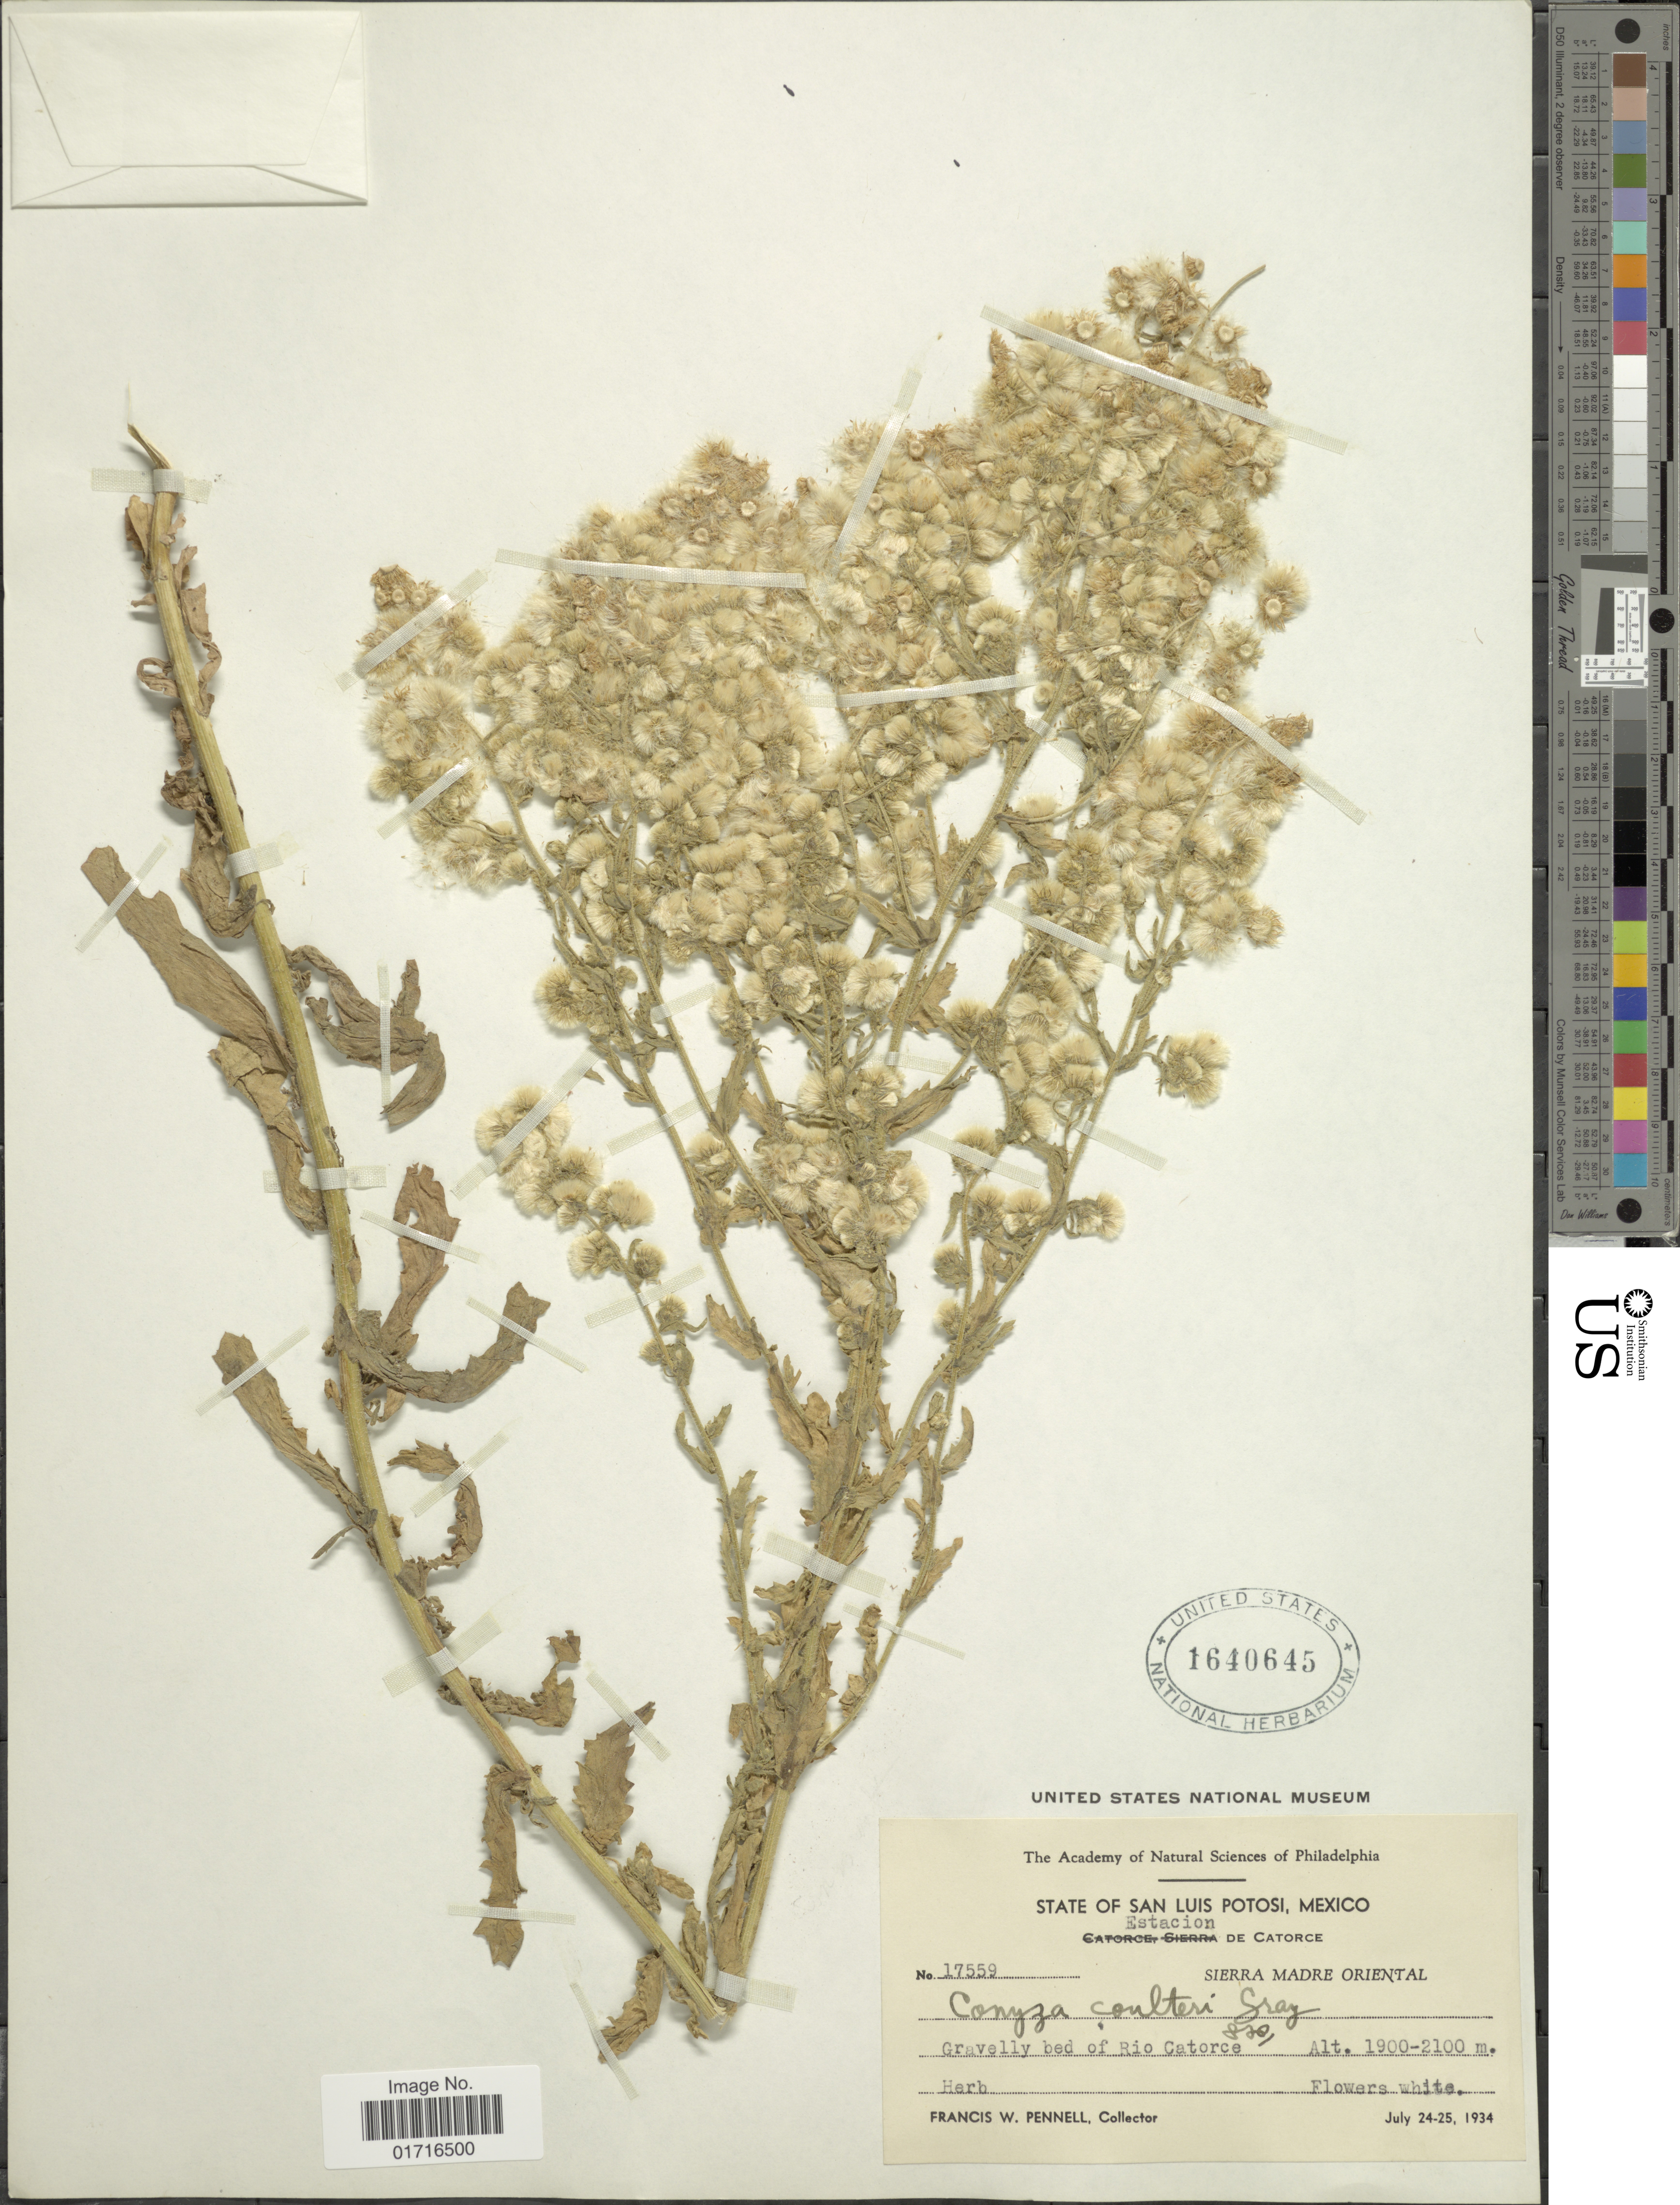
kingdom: Plantae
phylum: Tracheophyta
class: Magnoliopsida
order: Asterales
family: Asteraceae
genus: Conyza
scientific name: Conyza coulteri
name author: A. Gray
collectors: F. W. Pennell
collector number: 17559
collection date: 1934-07-24/1934-07-25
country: Mexico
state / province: San Luis Potosí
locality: Estacion de Catorce, Sierra Madre Oriental, Gravelly bed of Rio Catorce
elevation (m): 1900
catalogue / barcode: US 1640645